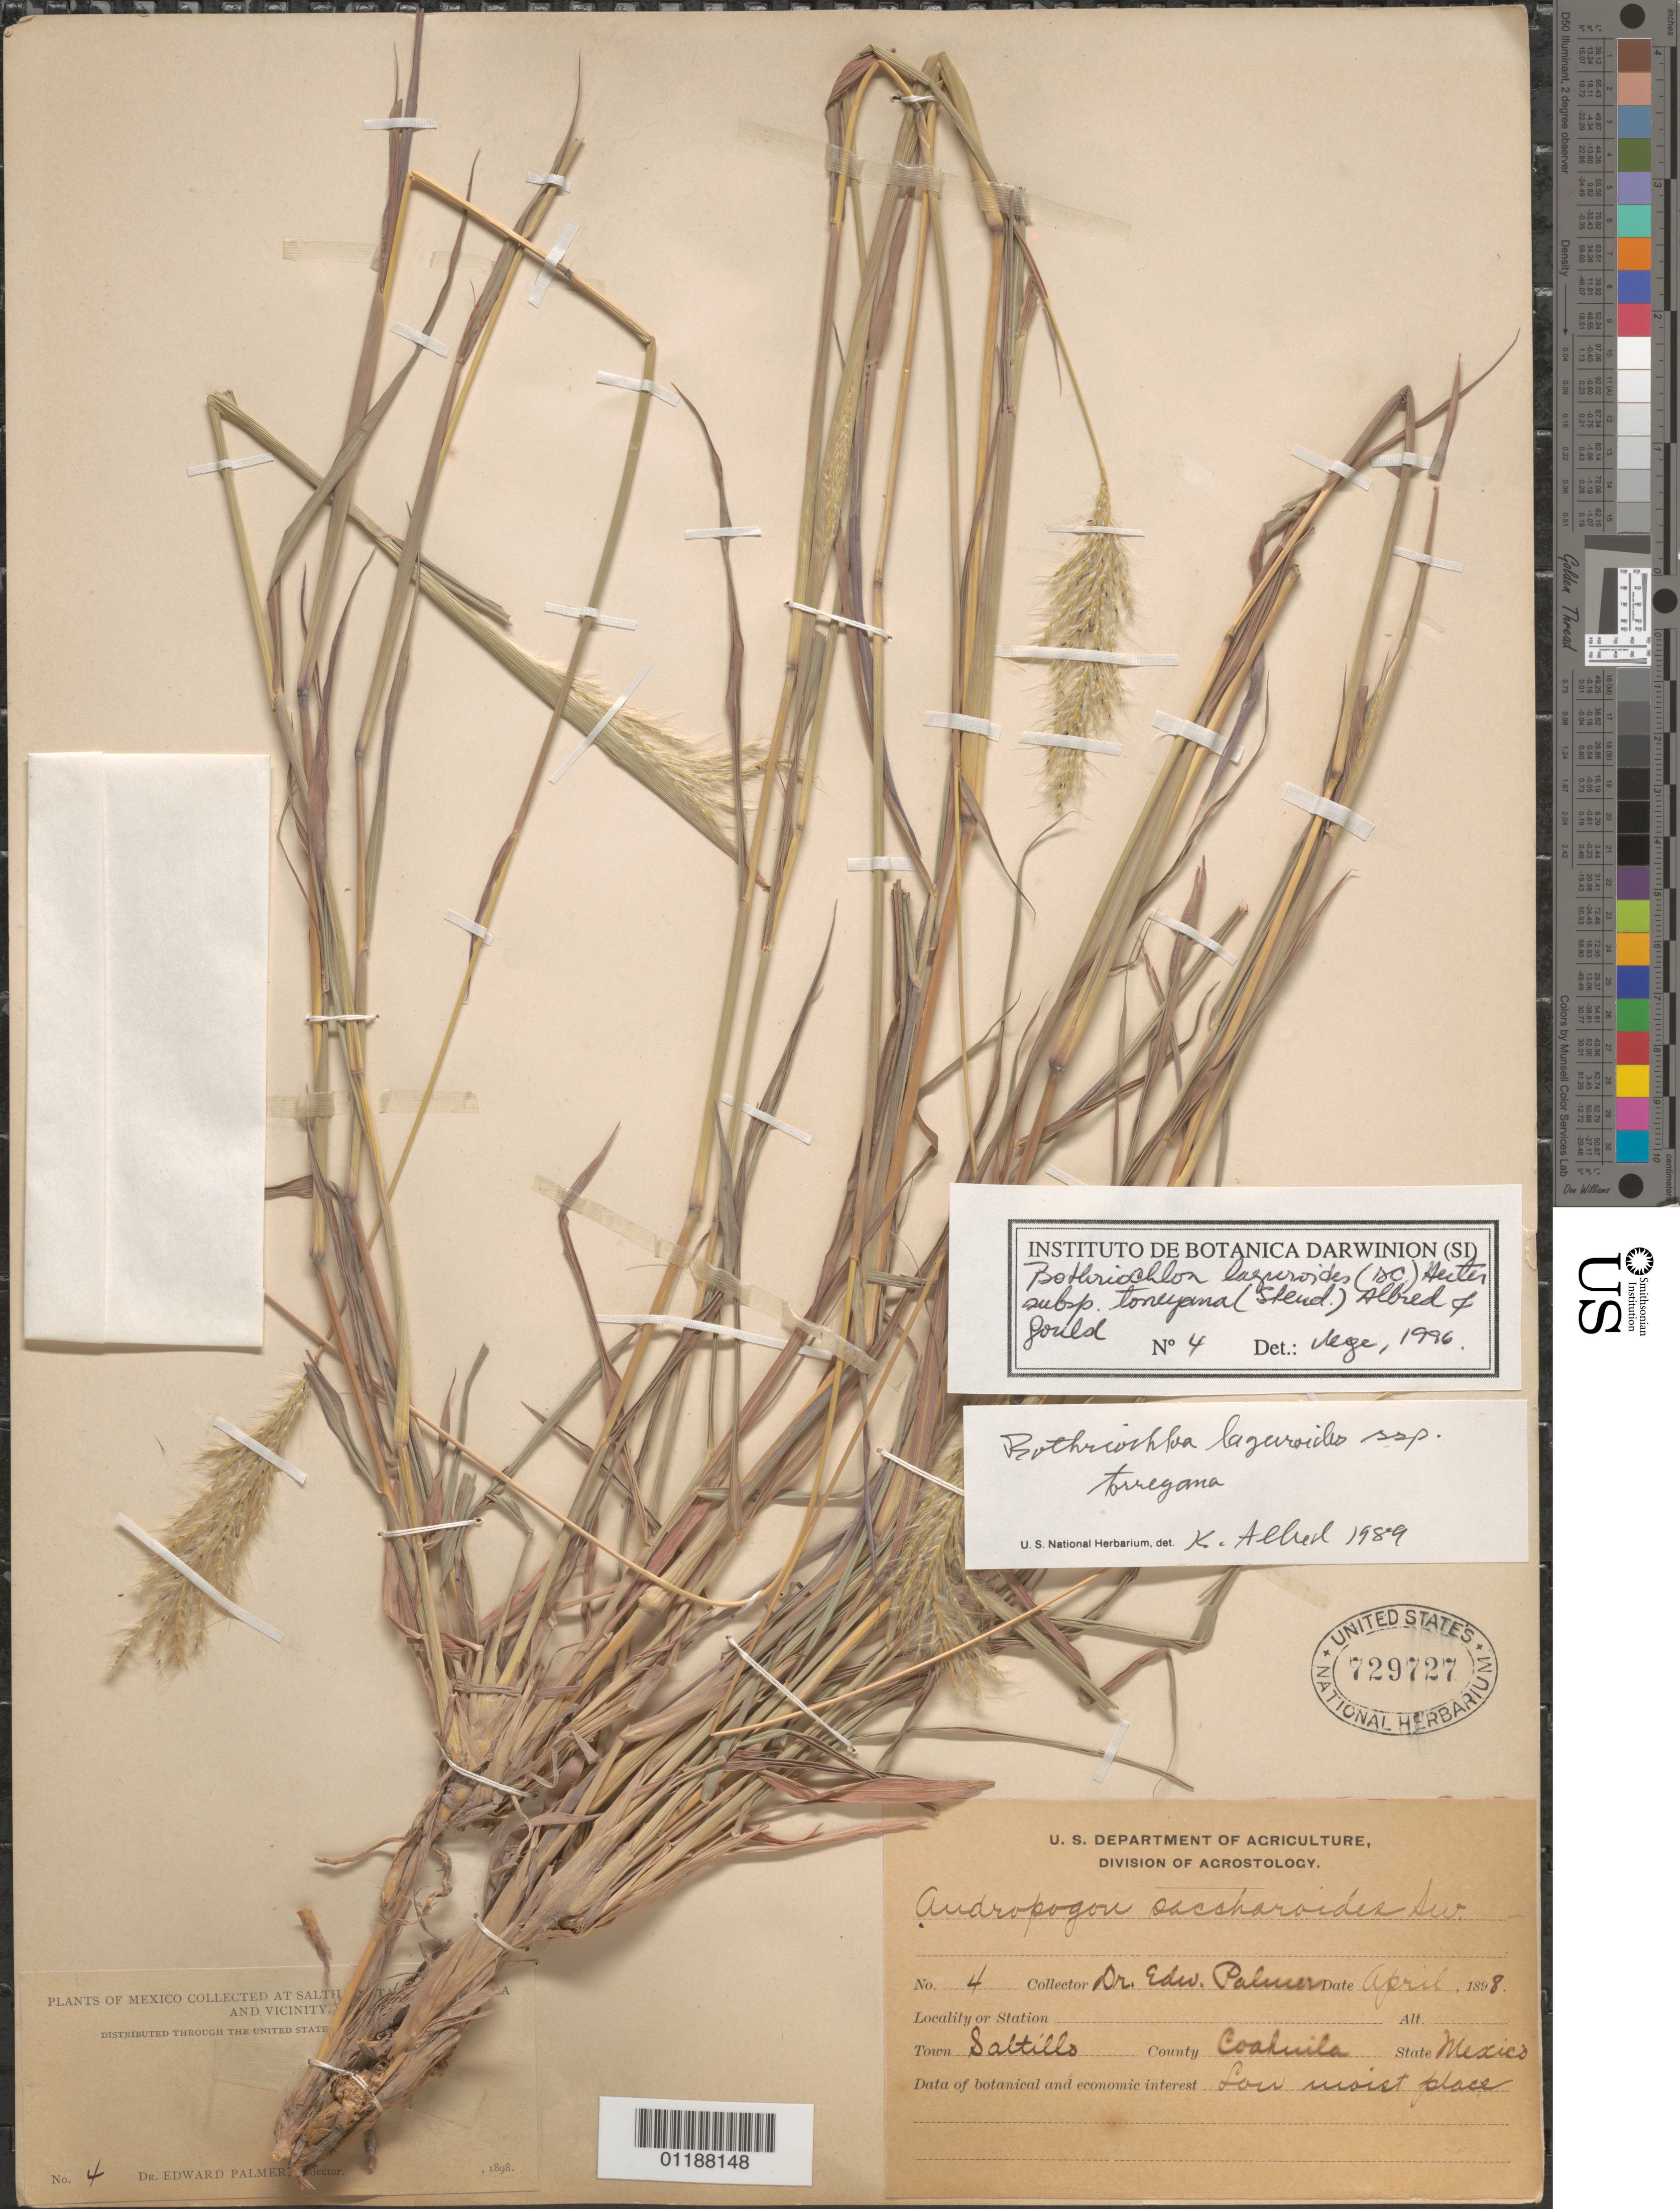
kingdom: Plantae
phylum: Tracheophyta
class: Liliopsida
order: Poales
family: Poaceae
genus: Bothriochloa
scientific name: Bothriochloa laguroides subsp. torreyana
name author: (Steud.) Allred & Gould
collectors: E. Palmer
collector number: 4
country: Mexico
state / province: Coahuila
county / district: Saltillo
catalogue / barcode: US 729727